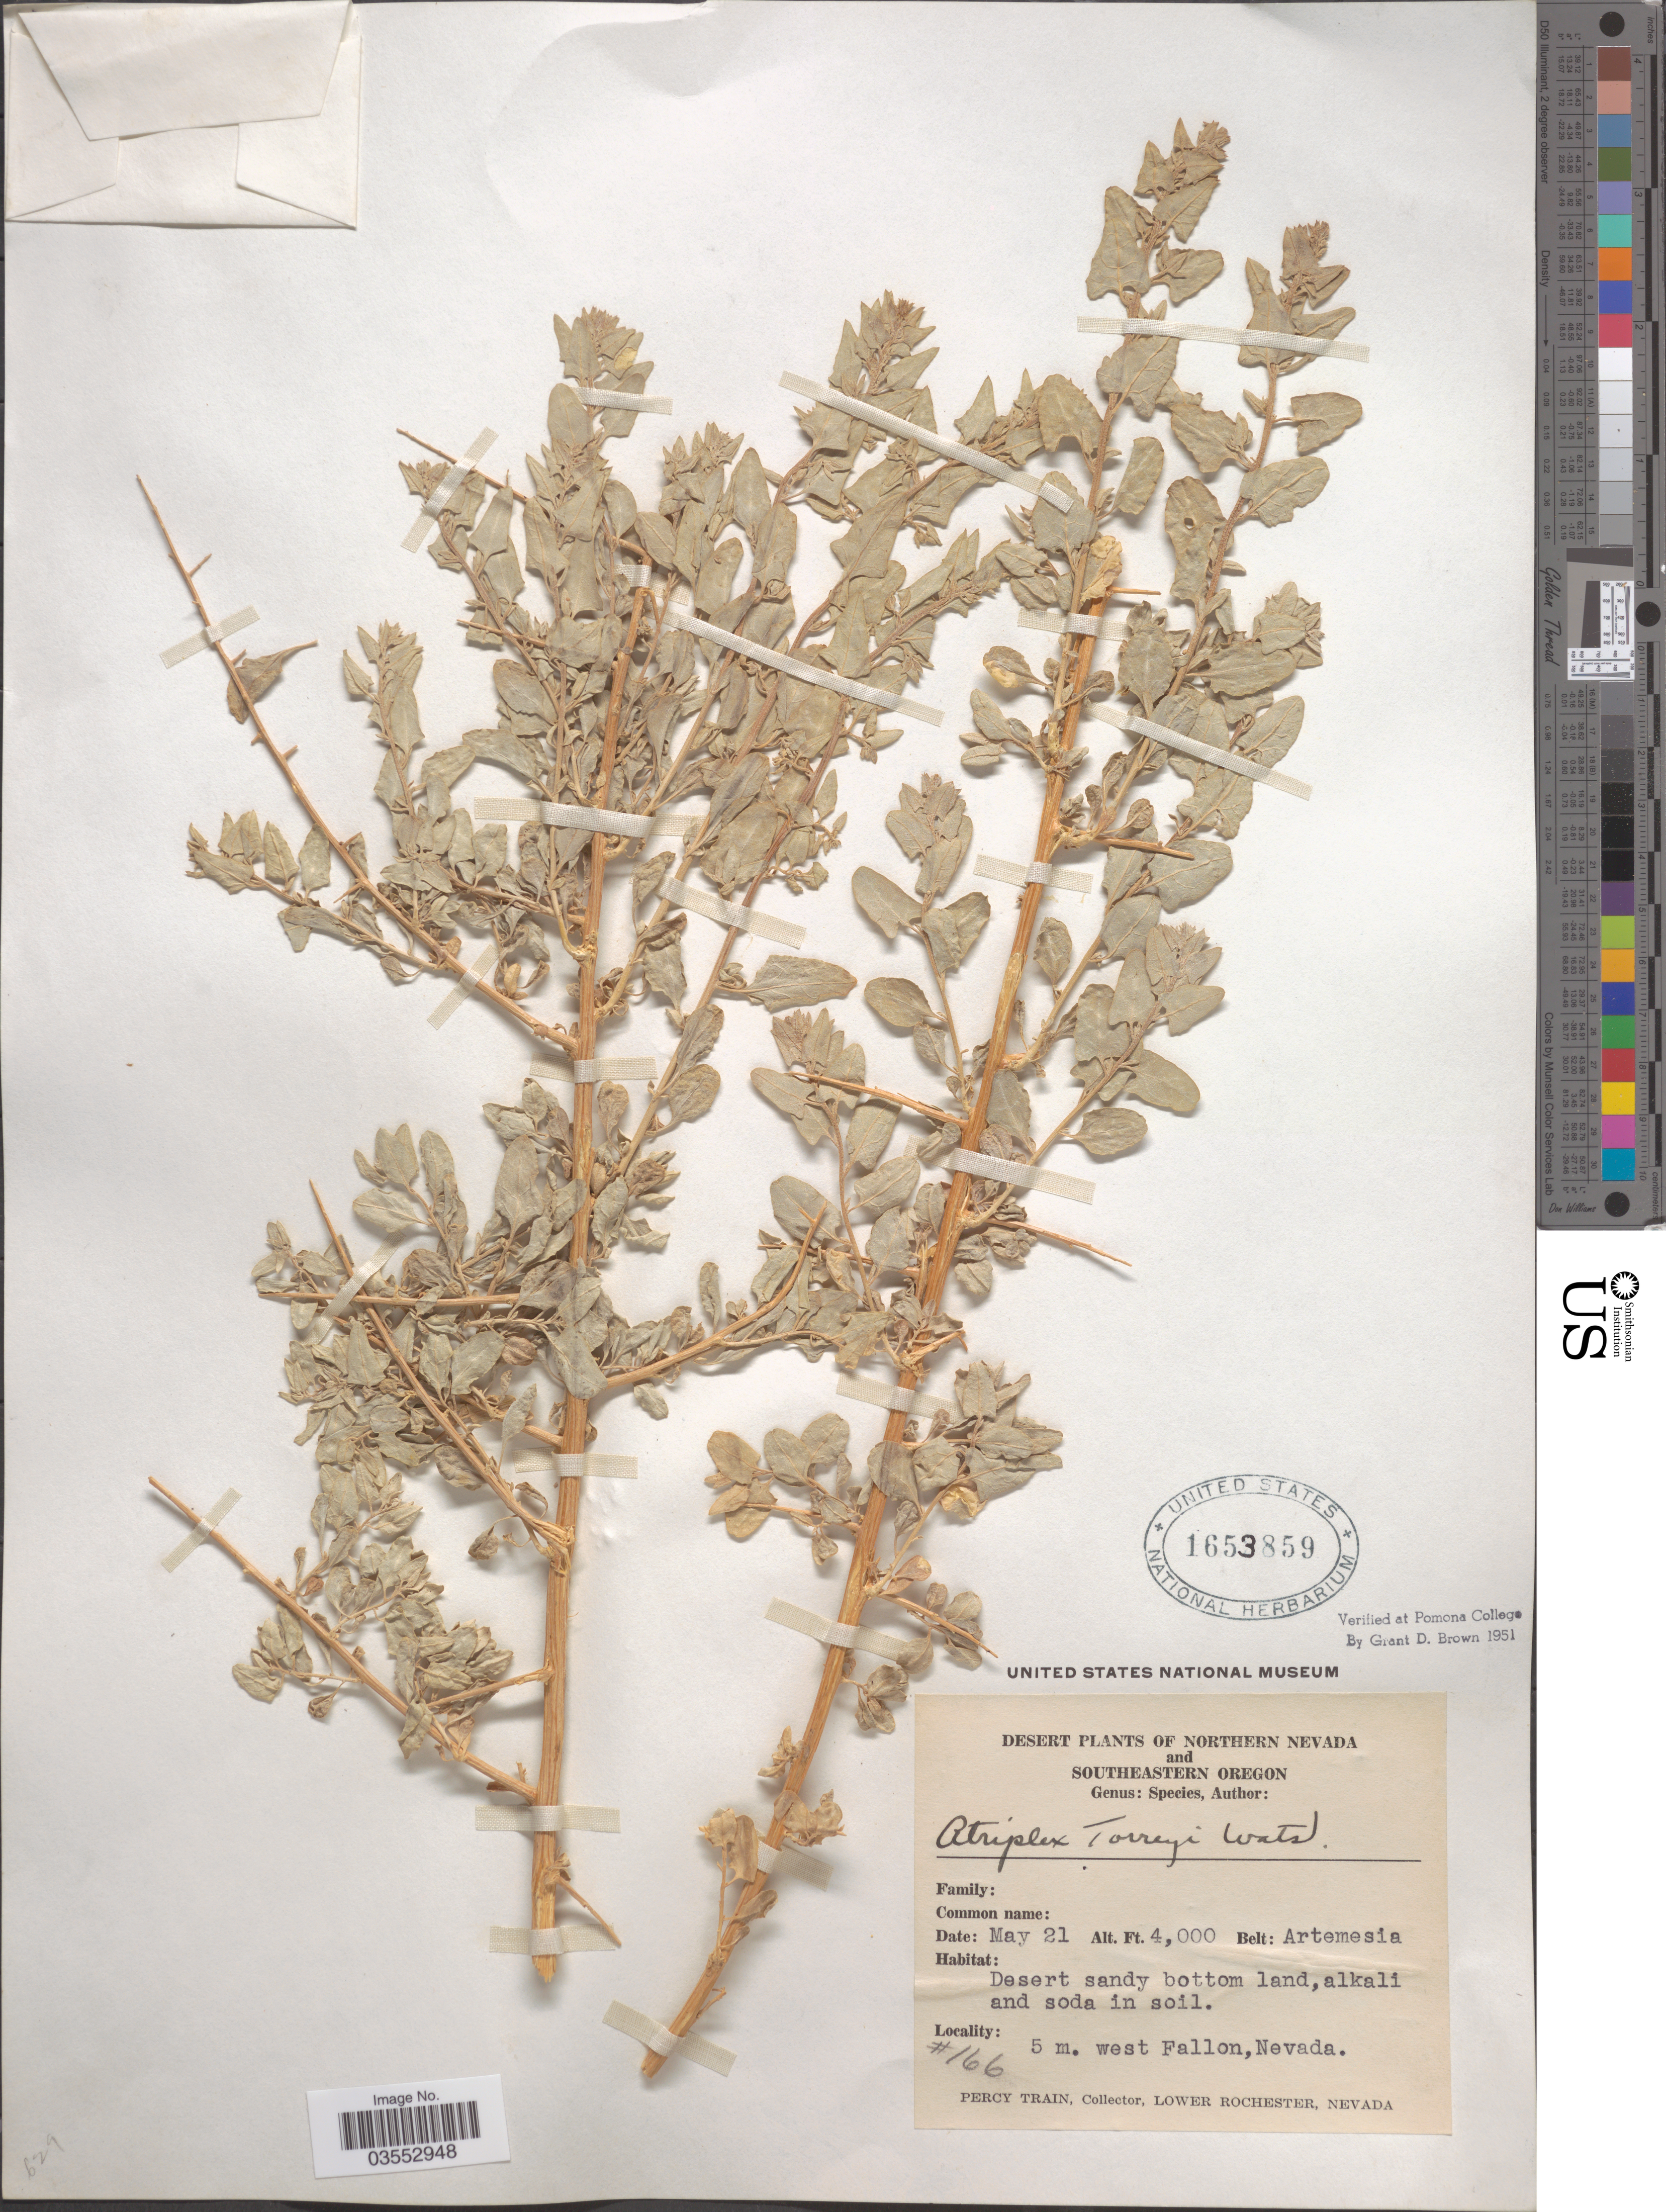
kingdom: Plantae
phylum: Tracheophyta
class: Magnoliopsida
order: Caryophyllales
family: Amaranthaceae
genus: Atriplex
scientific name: Atriplex torreyi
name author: (S. Watson) S. Watson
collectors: P. Train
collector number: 166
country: United States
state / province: Nevada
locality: Northern Nevada. 5 m. west of Fallon.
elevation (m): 1219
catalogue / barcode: US 1653859